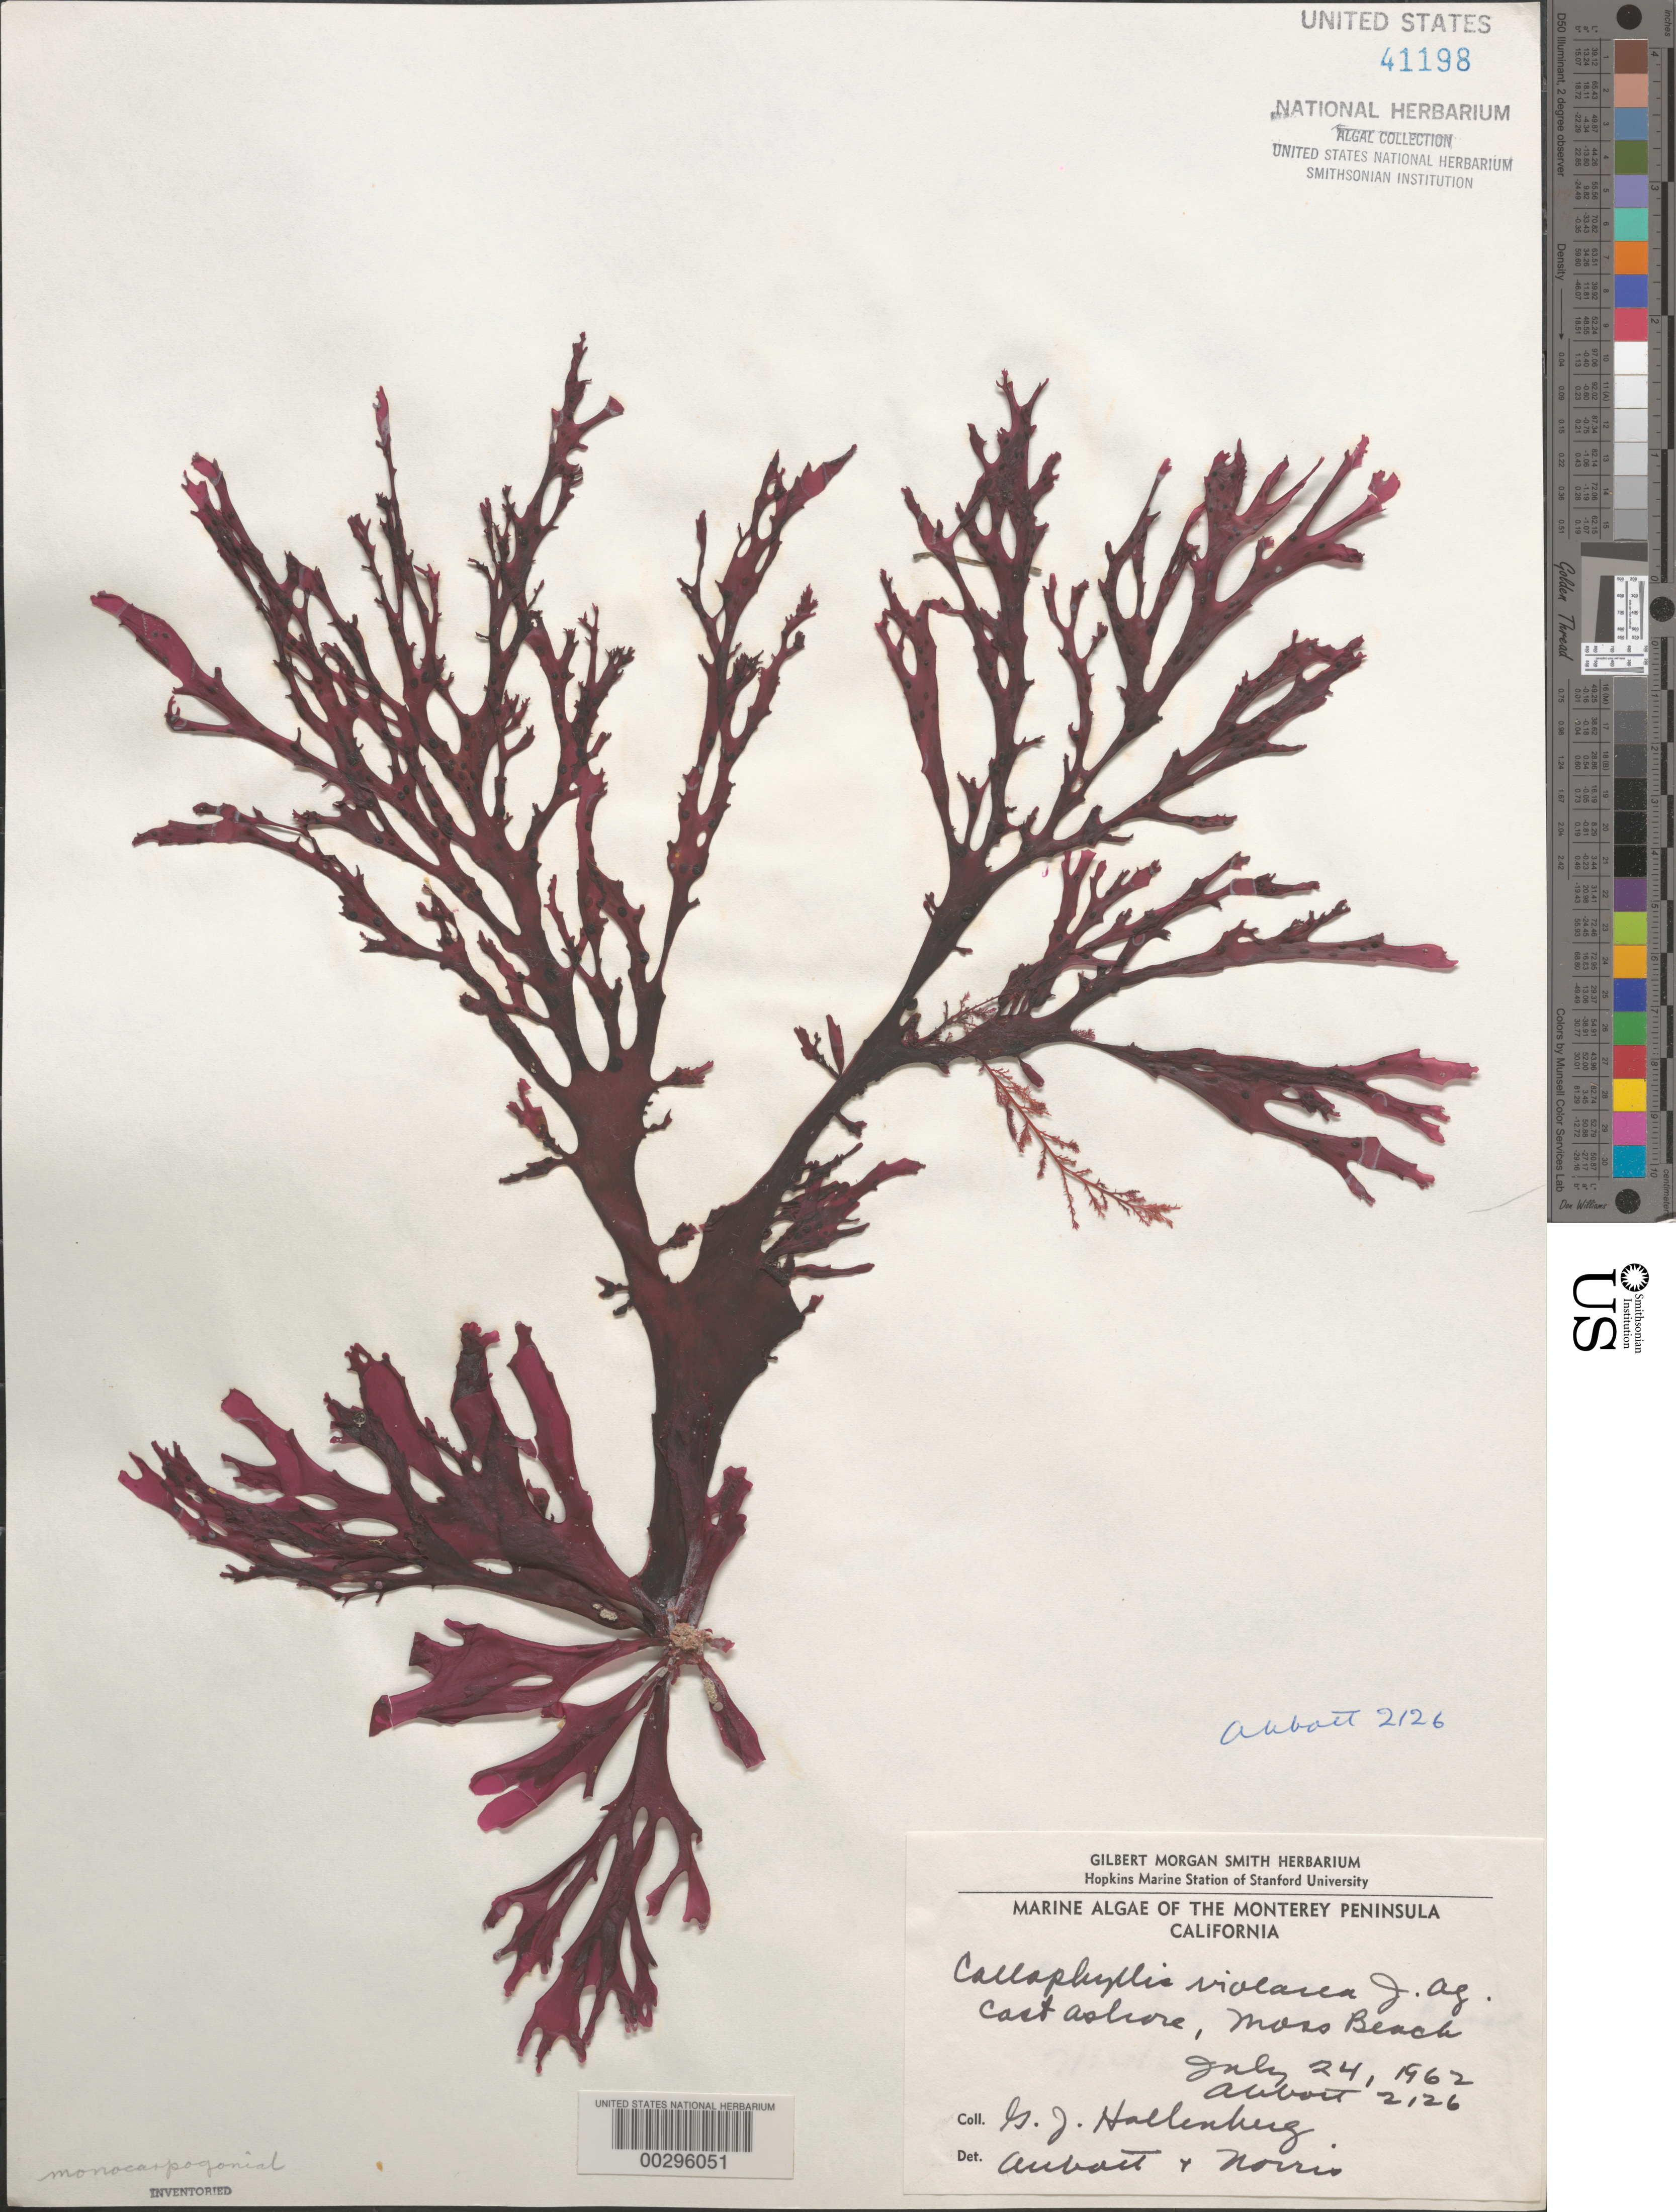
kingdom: Plantae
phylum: Rhodophyta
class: Florideophyceae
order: Gigartinales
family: Kallymeniaceae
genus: Callophyllis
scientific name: Callophyllis violacea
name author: J. Agardh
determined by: Abbott, I. A.; Norris, R. E.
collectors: G. Hollenberg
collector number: GJH 2126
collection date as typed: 24 Jul 1962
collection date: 1962-07-24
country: United States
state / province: California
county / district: Monterey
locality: Moss Beach, Monterey Peninsula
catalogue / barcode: US 41198